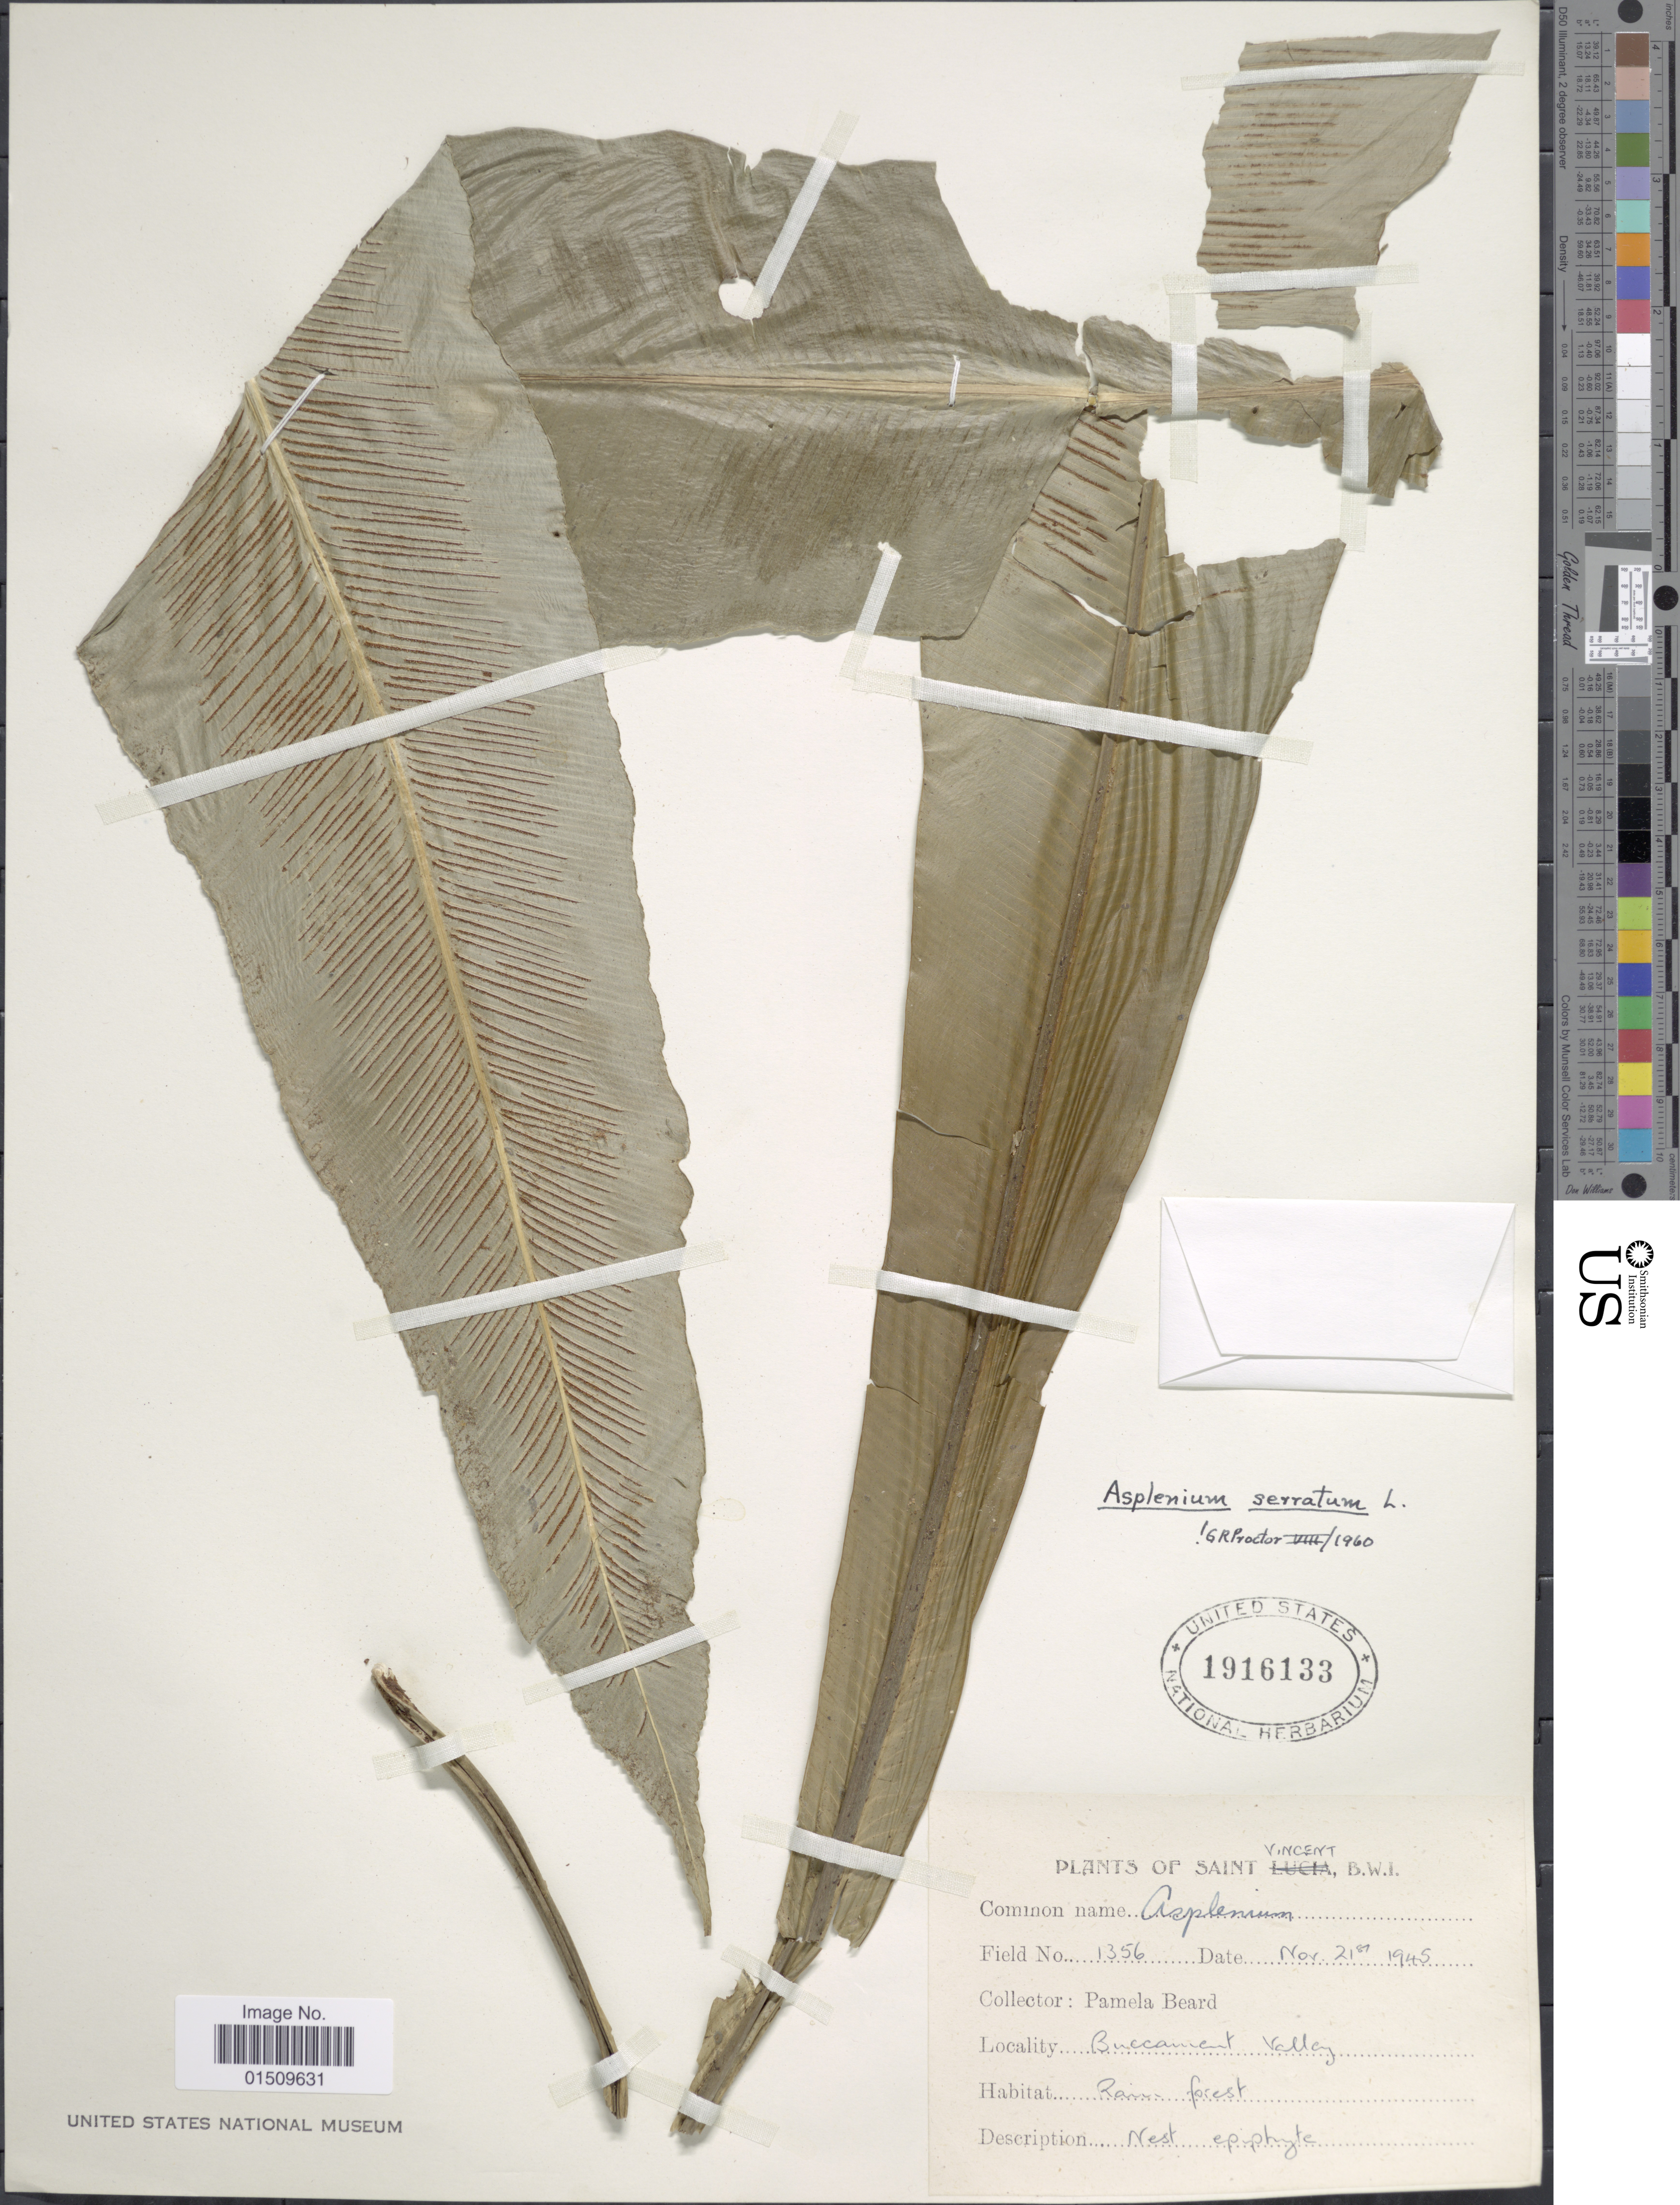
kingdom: Plantae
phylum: Tracheophyta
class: Polypodiopsida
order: Polypodiales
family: Aspleniaceae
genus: Asplenium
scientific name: Asplenium serratum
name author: L.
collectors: P. Beard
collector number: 1356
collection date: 1945-11-21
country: St. Vincent - Grenadines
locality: Saint Vincent, B.W.I., Buccament Valley.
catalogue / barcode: US 1916133